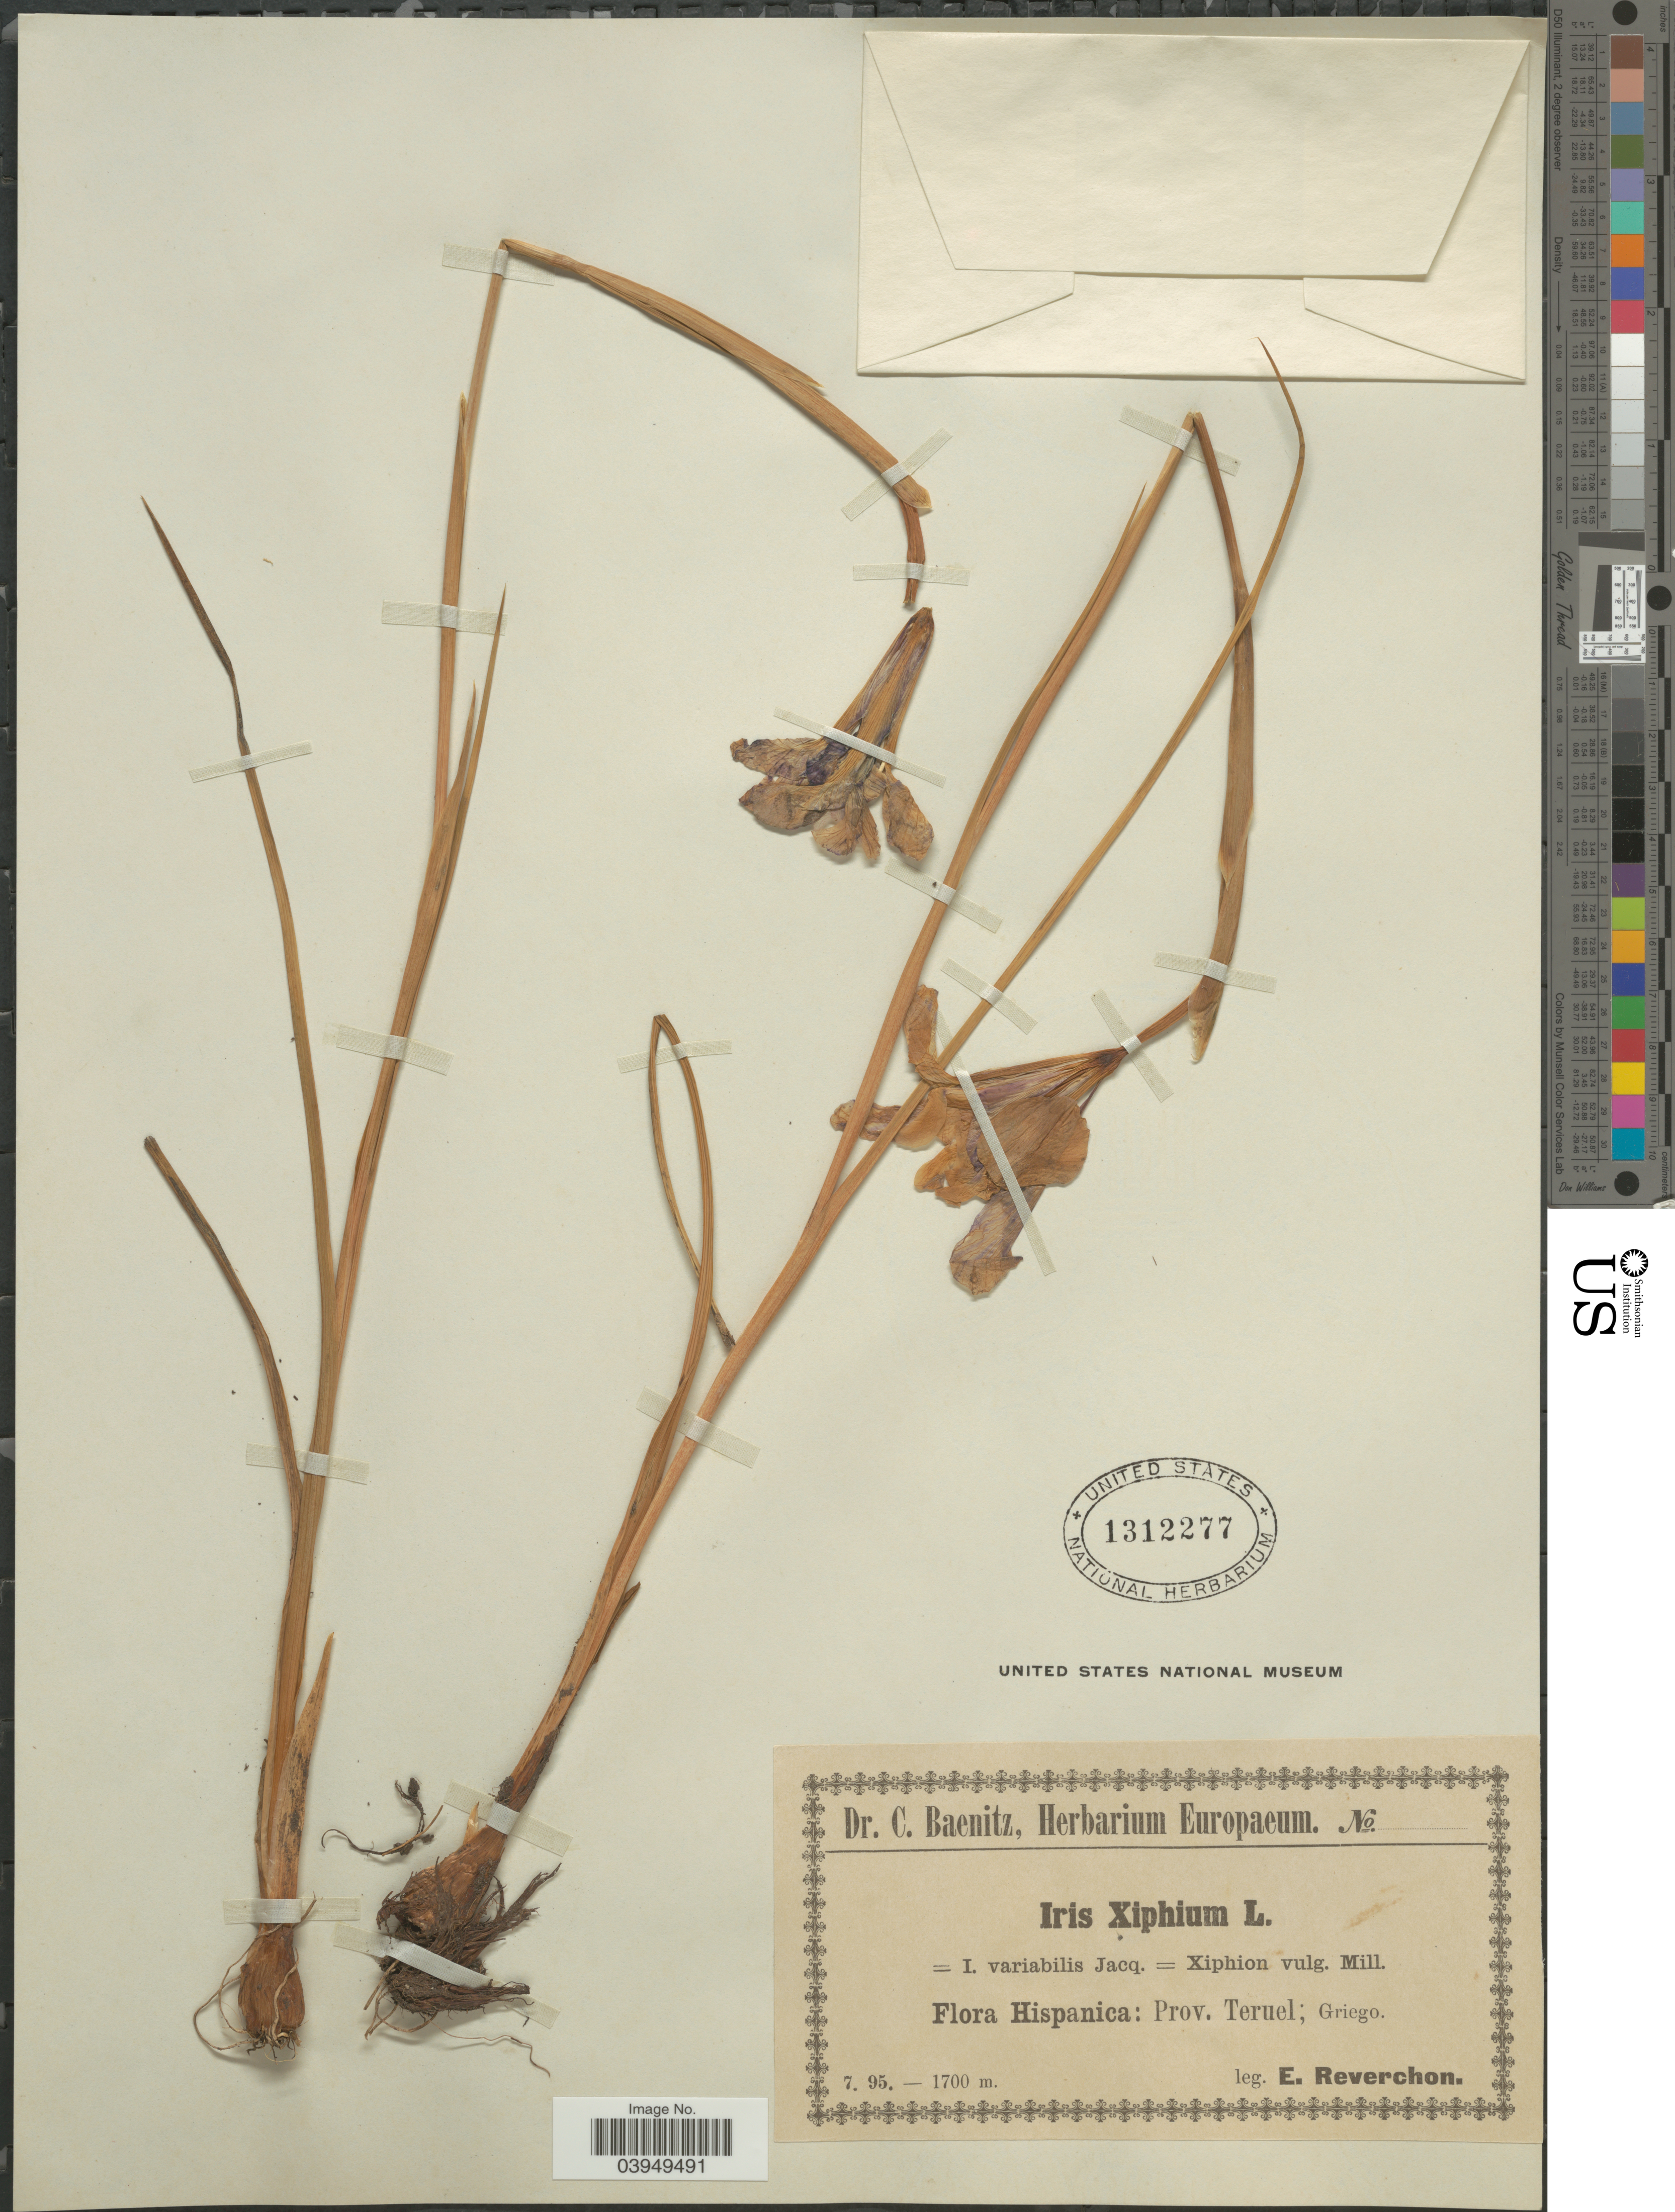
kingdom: Plantae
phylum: Tracheophyta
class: Liliopsida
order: Asparagales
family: Iridaceae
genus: Iris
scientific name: Iris xiphium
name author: L.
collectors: E. Reverchon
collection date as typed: Transcribed d/m/y: /7/95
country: Spain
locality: Hispanica: Prov. Teruel; Griego.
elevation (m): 1700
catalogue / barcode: US 1312277